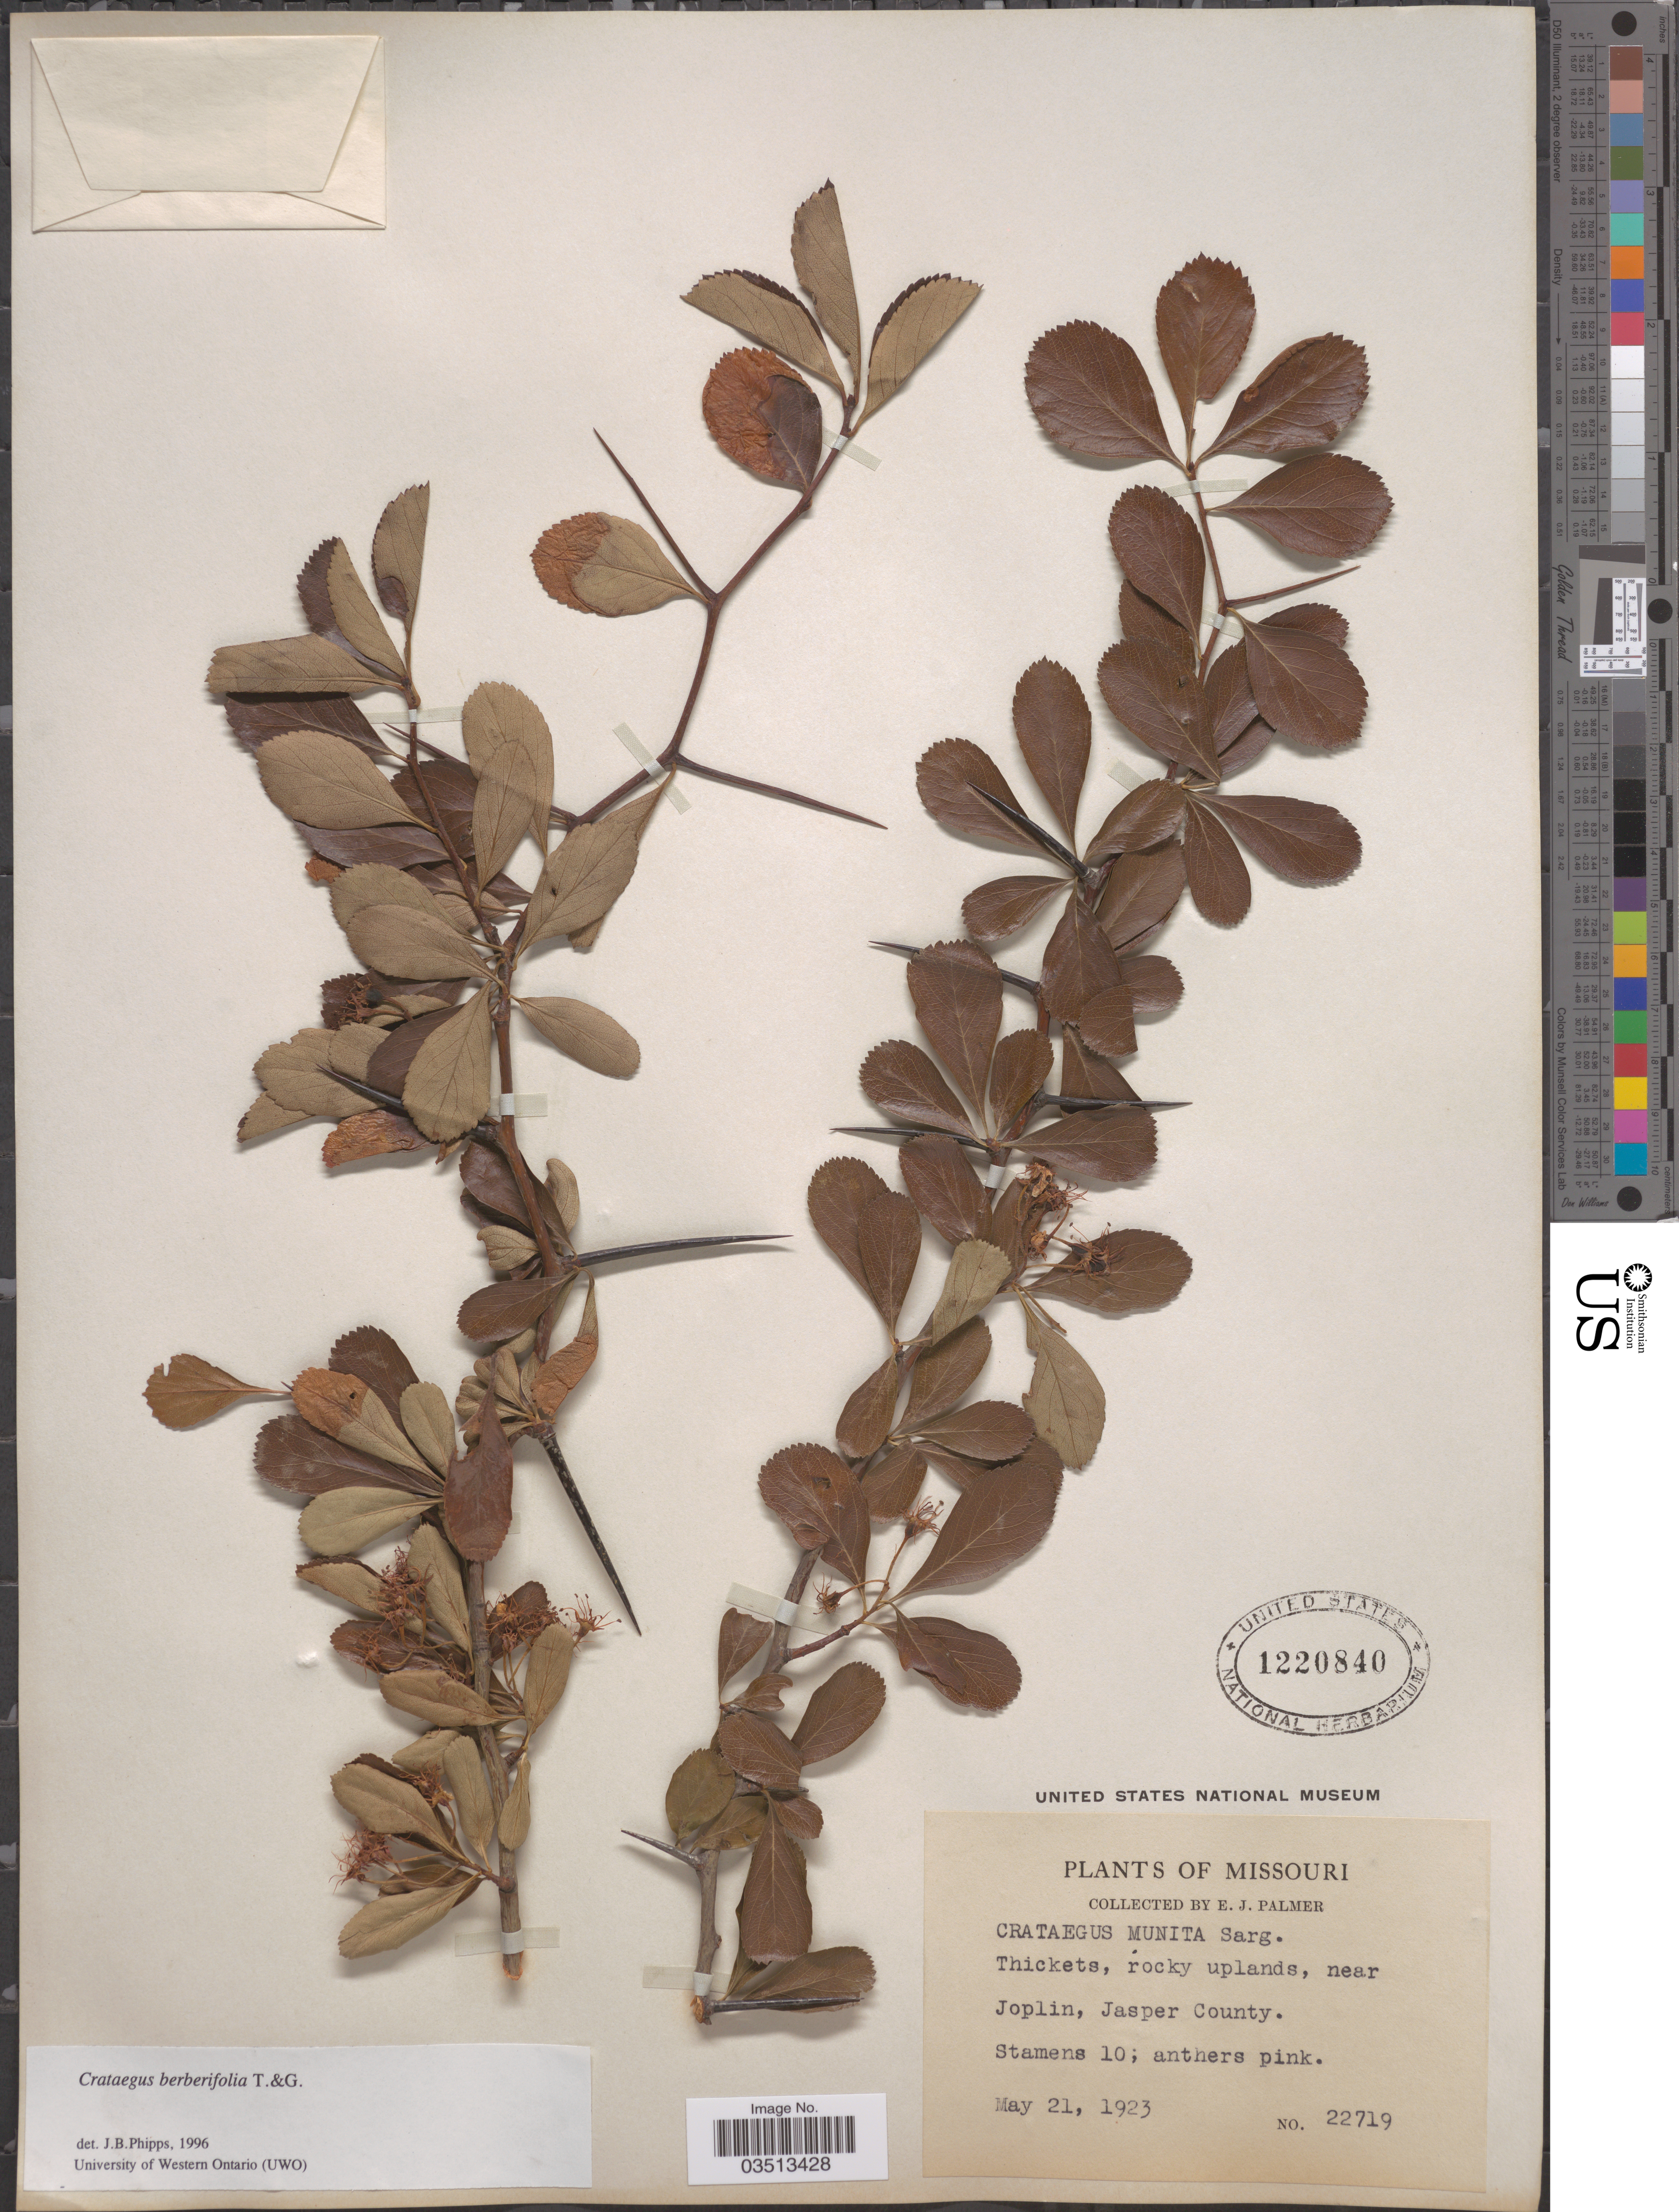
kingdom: Plantae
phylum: Tracheophyta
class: Magnoliopsida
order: Rosales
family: Rosaceae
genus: Crataegus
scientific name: Crataegus berberifolia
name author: Torr. & A. Gray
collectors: E. J. Palmer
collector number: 22719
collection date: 1923-05-21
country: United States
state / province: Missouri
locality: Near Joplin, Jasper County.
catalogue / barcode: US 1220840